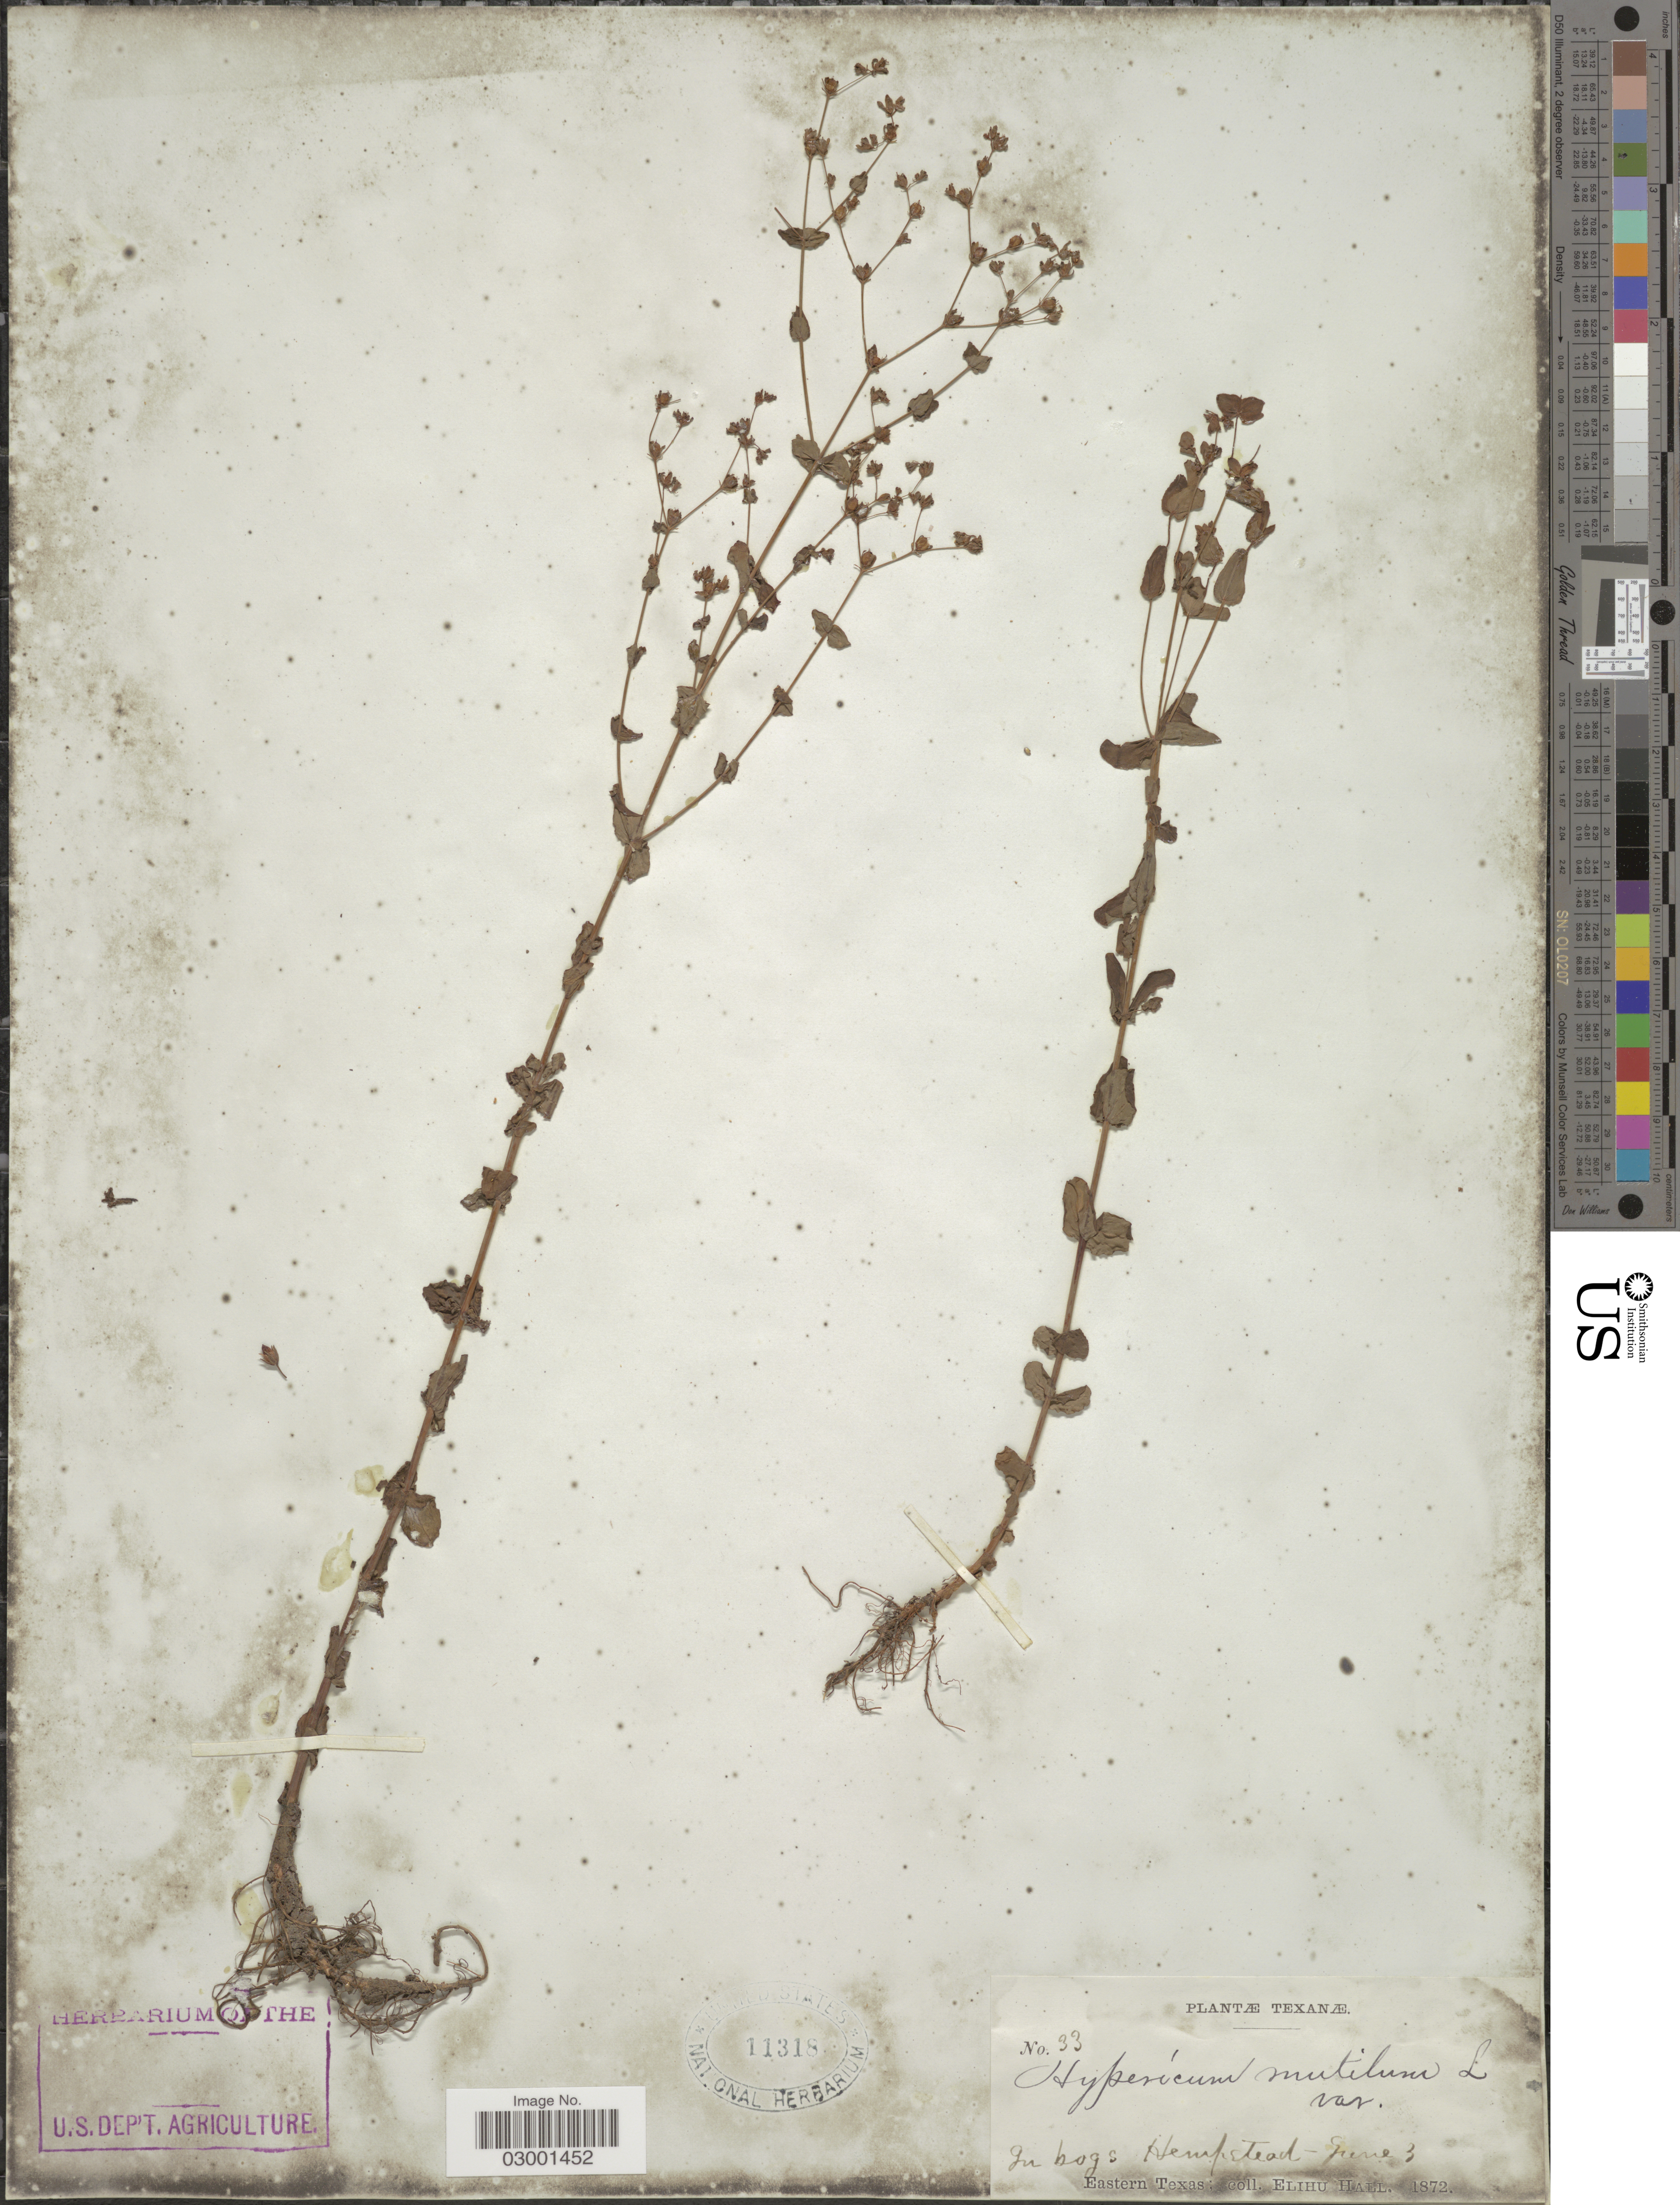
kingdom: Plantae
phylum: Tracheophyta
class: Magnoliopsida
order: Malpighiales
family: Hypericaceae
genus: Hypericum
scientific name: Hypericum gymnanthum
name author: Engelm. & A. Gray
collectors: E. Hall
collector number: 33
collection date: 1872-06-03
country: United States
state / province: Texas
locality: Hempstead. Eastern Texas.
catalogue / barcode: US 11318